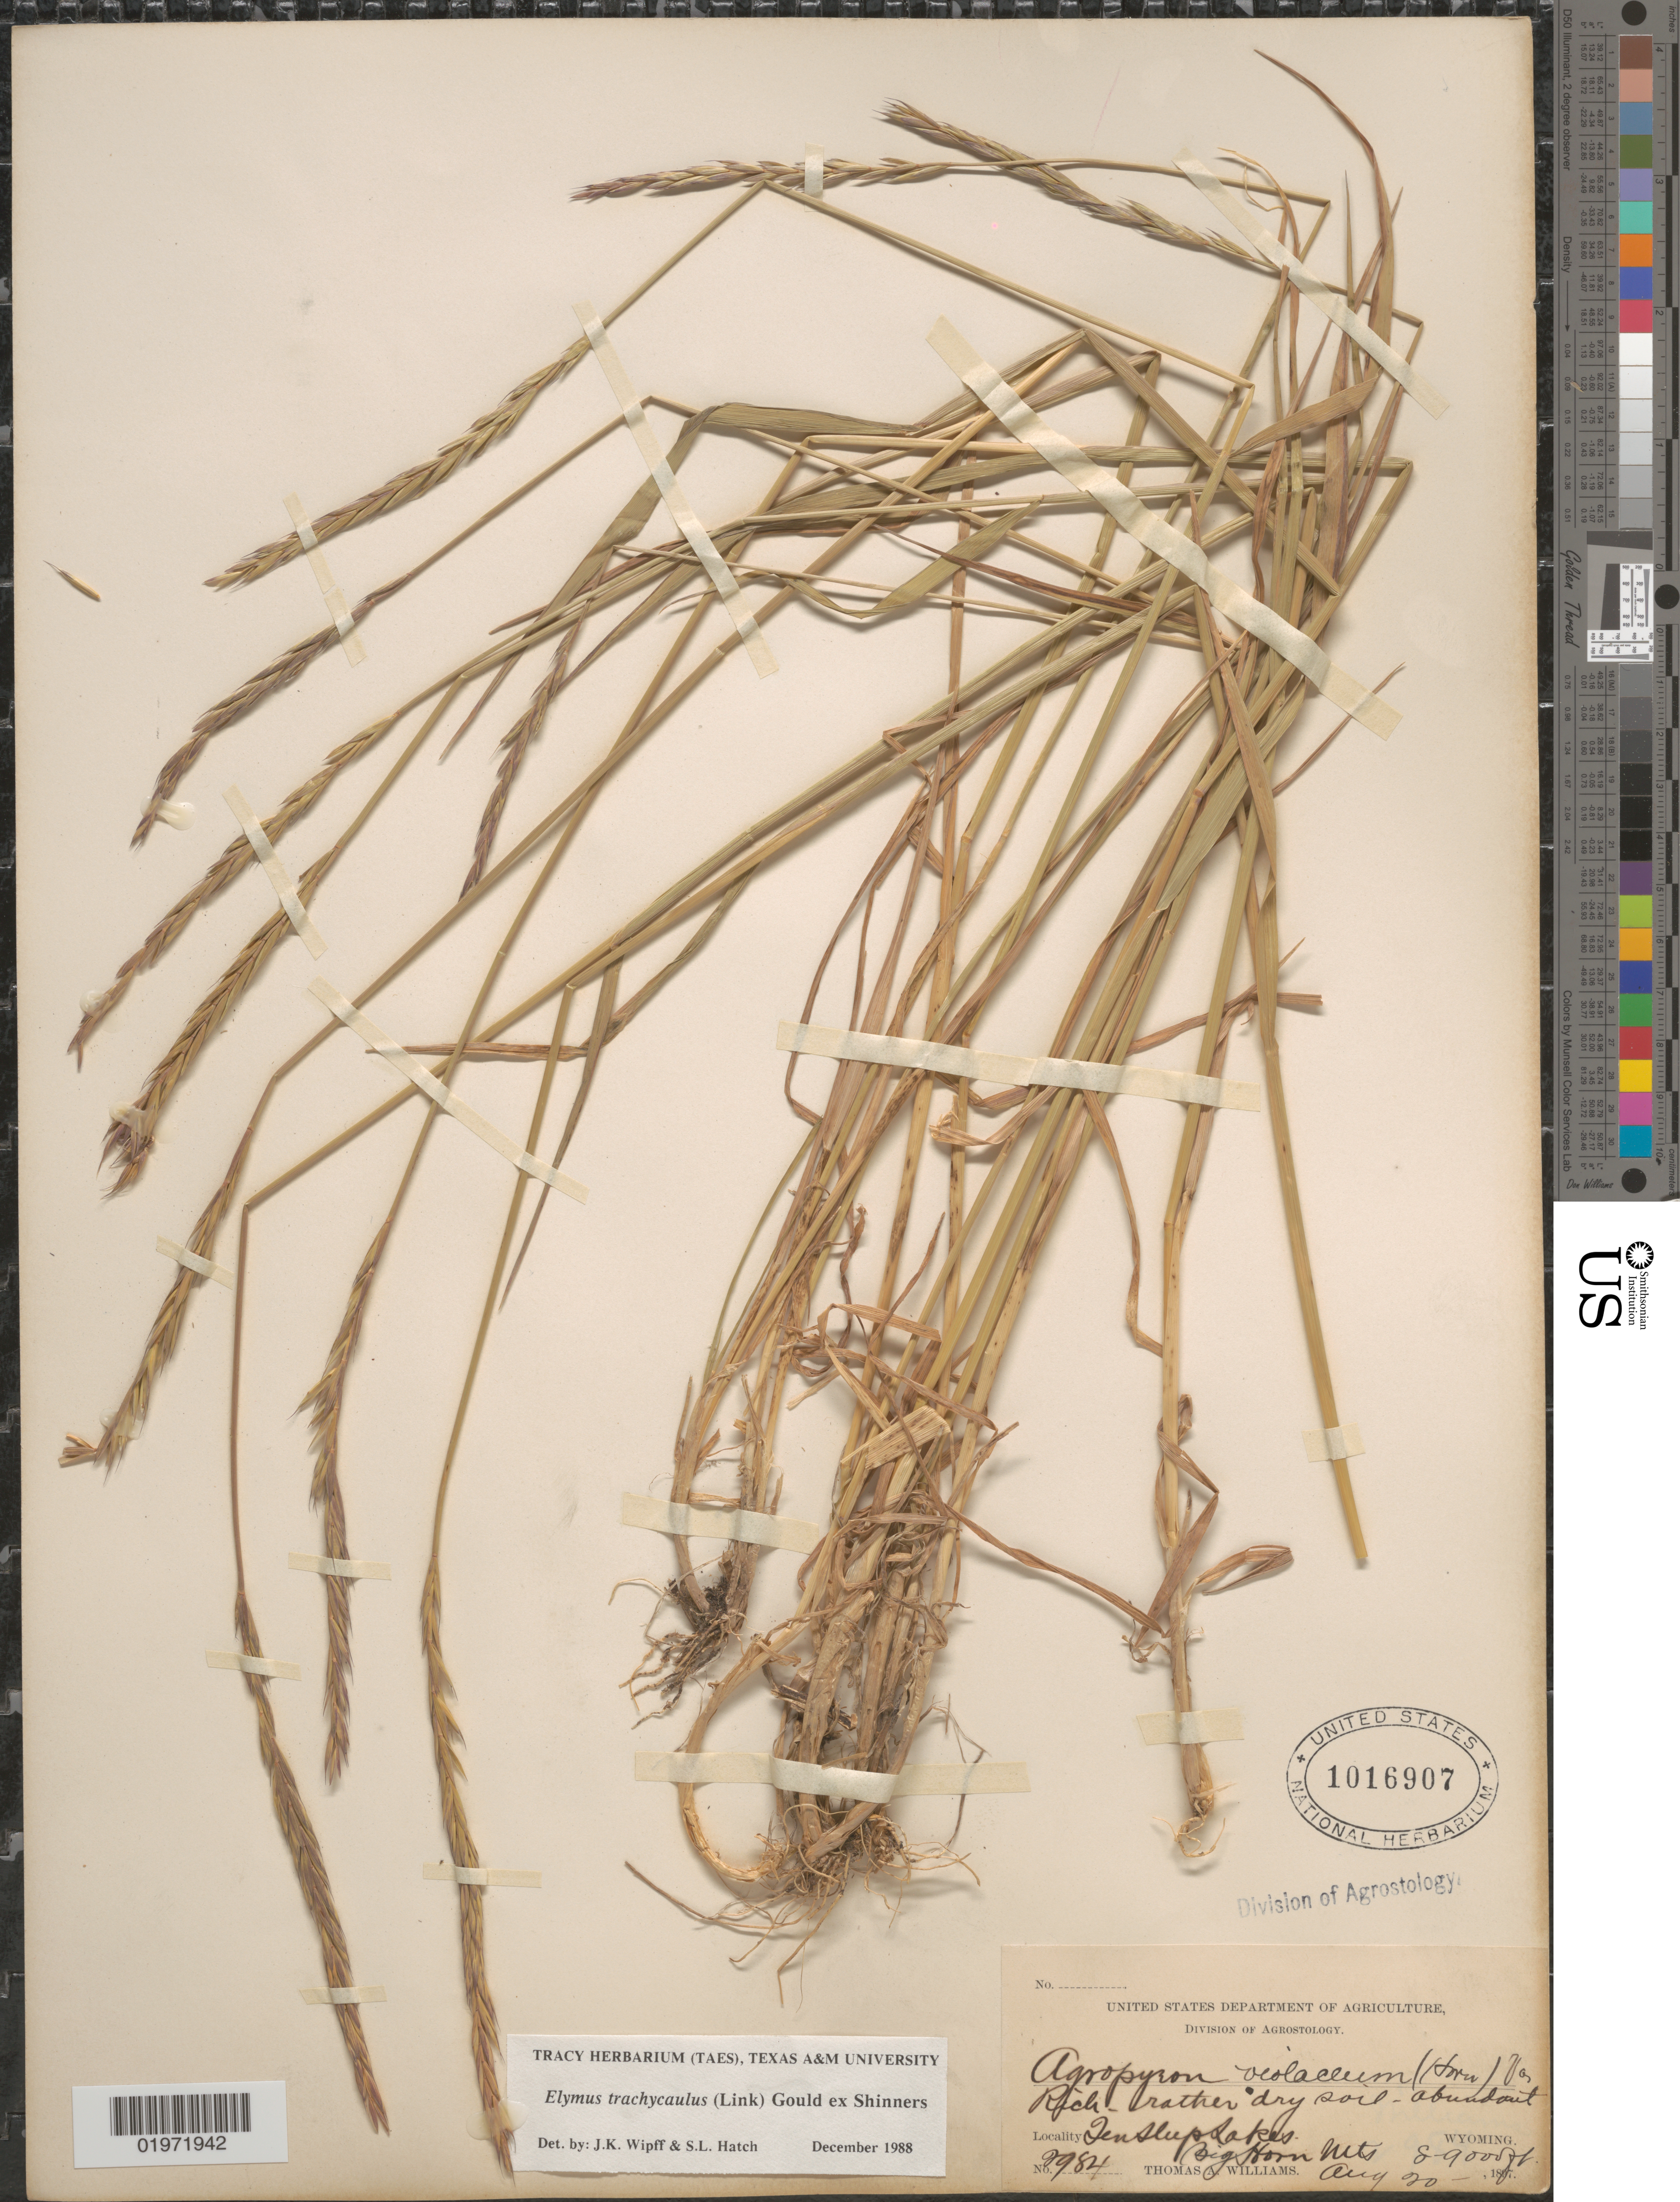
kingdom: Plantae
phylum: Tracheophyta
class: Liliopsida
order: Poales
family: Poaceae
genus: Elymus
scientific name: Elymus trachycaulus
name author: (Link) Gould ex Shinners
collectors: T. A. Williams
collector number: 2984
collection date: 1897-08-20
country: United States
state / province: Wyoming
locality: Ten Sleep Lakes. Big Horn Mts.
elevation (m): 2438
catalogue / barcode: US 1016907